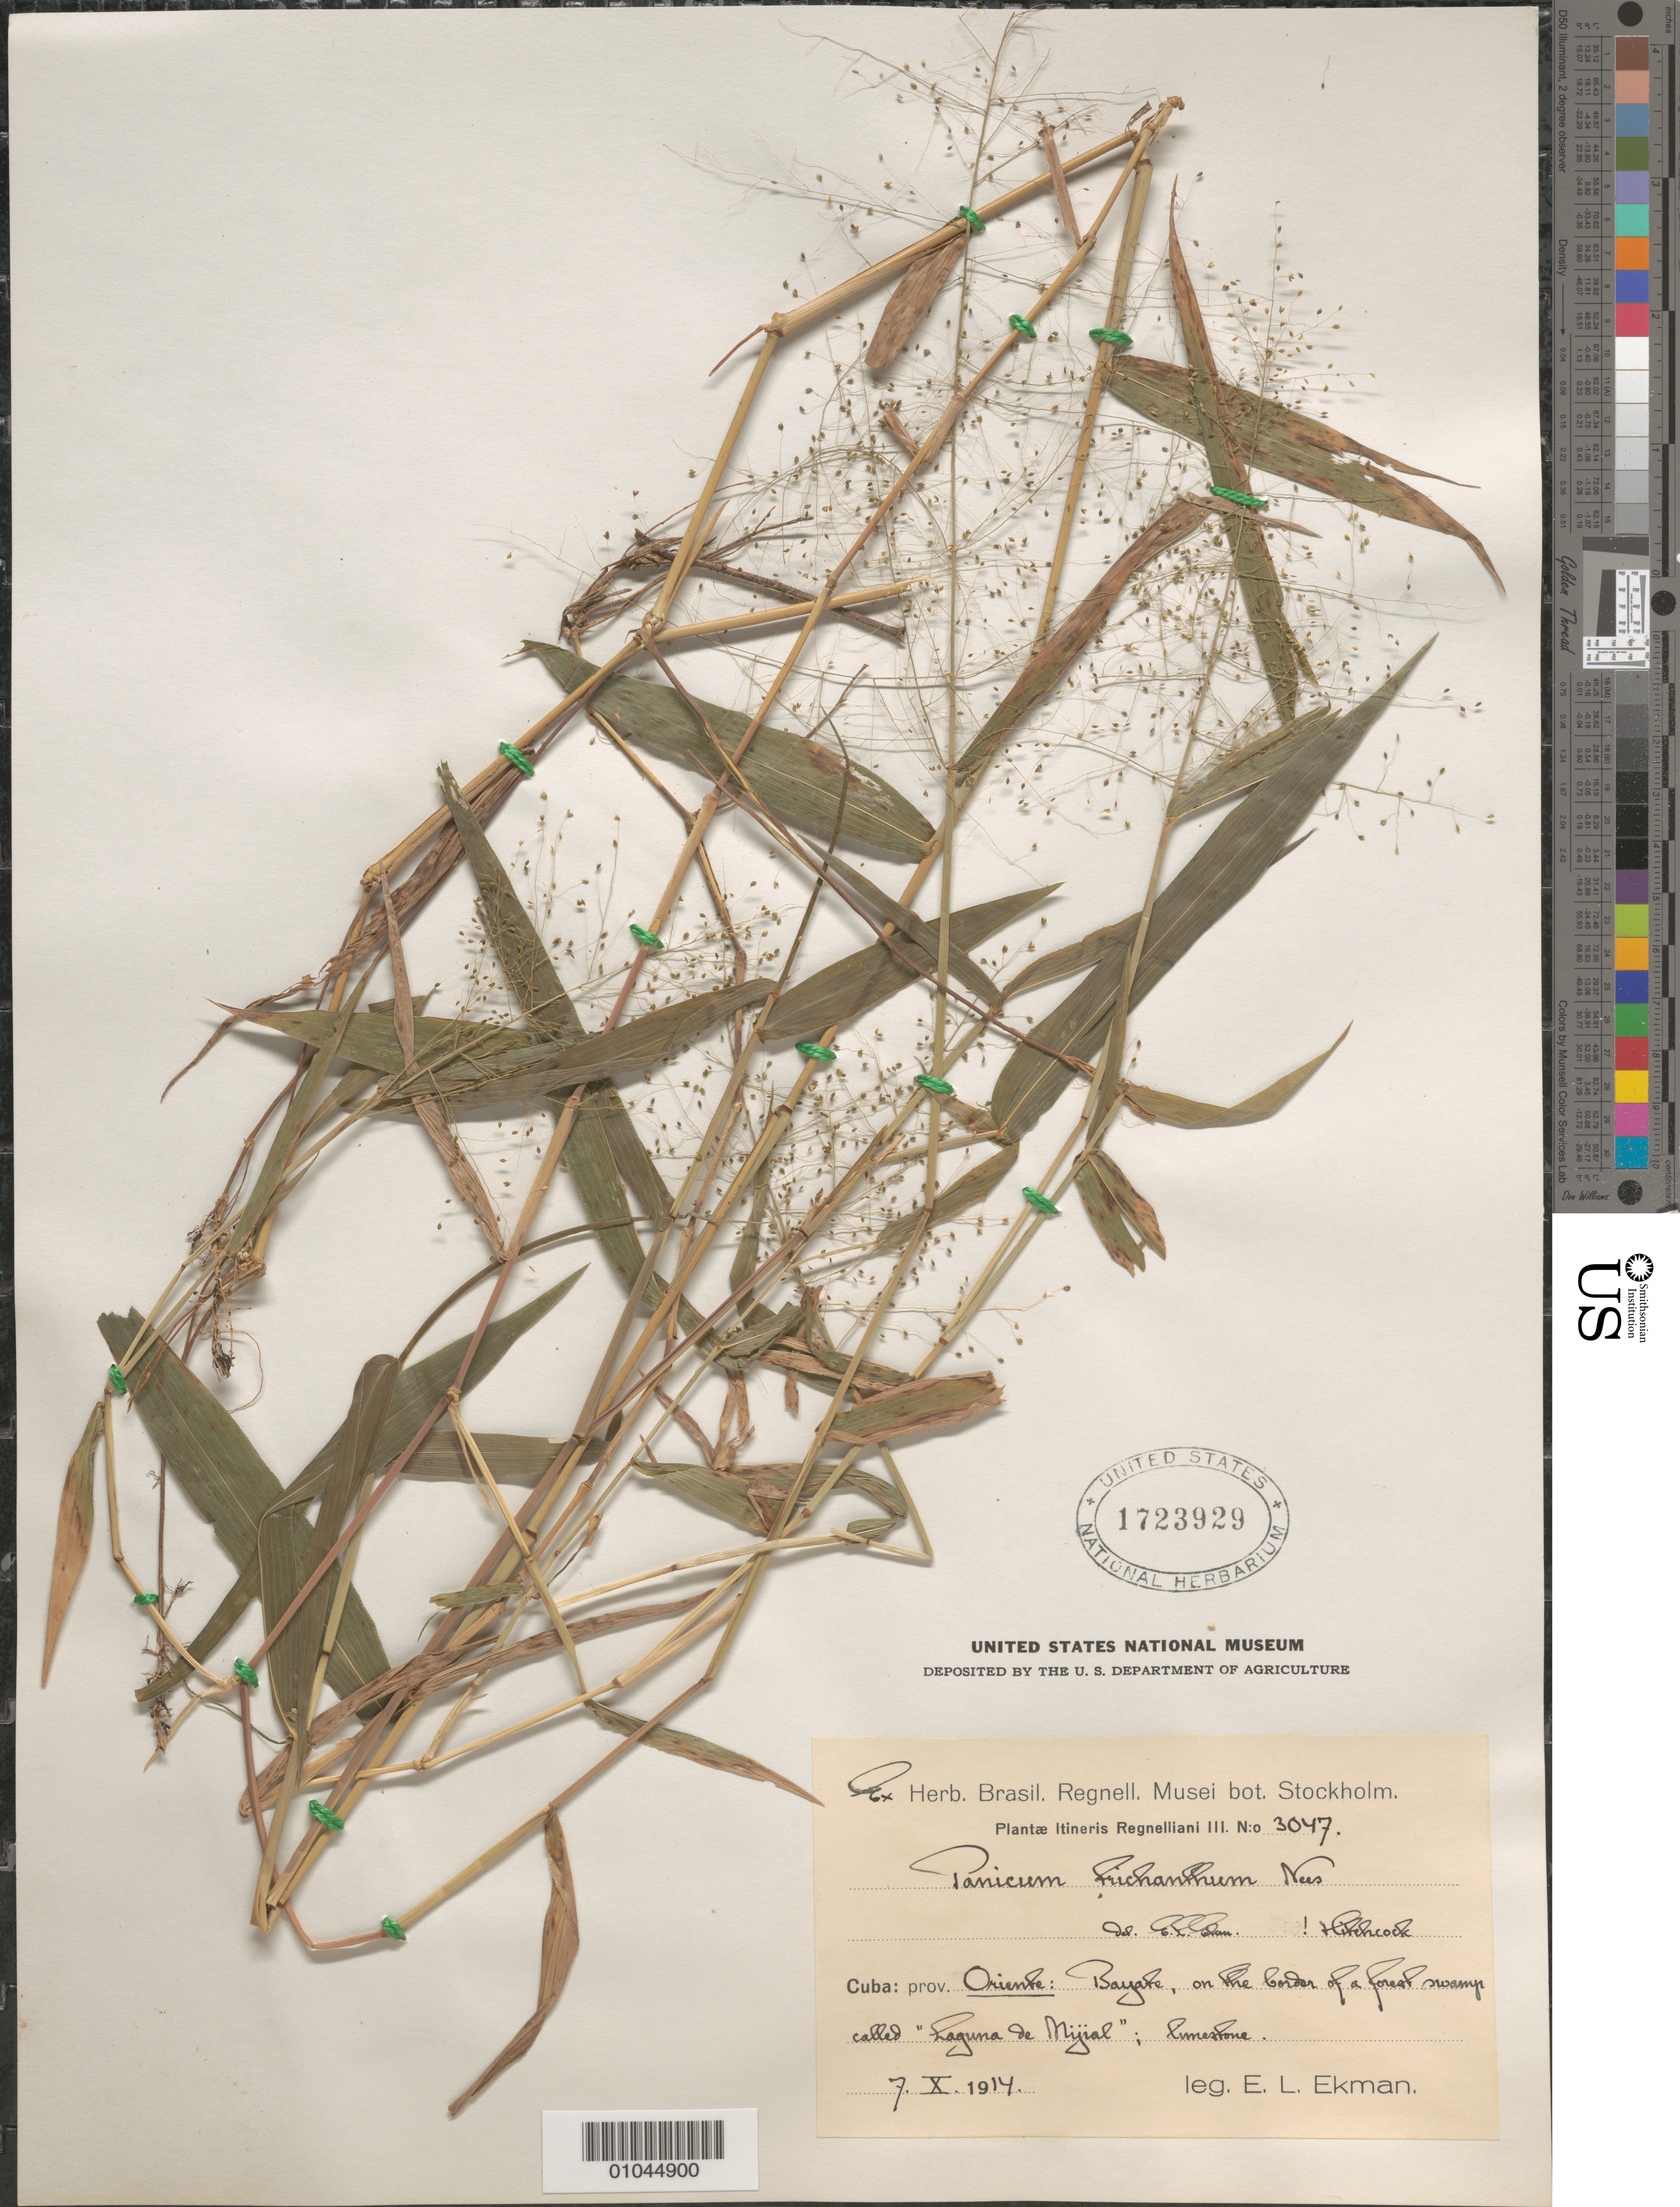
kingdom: Plantae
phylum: Tracheophyta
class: Liliopsida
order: Poales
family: Poaceae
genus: Panicum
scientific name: Panicum trichanthum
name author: Nees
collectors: E. L. Ekman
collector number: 3047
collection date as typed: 07 Oct 1914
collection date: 1914-10-07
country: Cuba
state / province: Oriente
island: Cuba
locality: Bayate, on the border of a forest swamp called "Laguna de Mijial"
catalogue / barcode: US 1723929